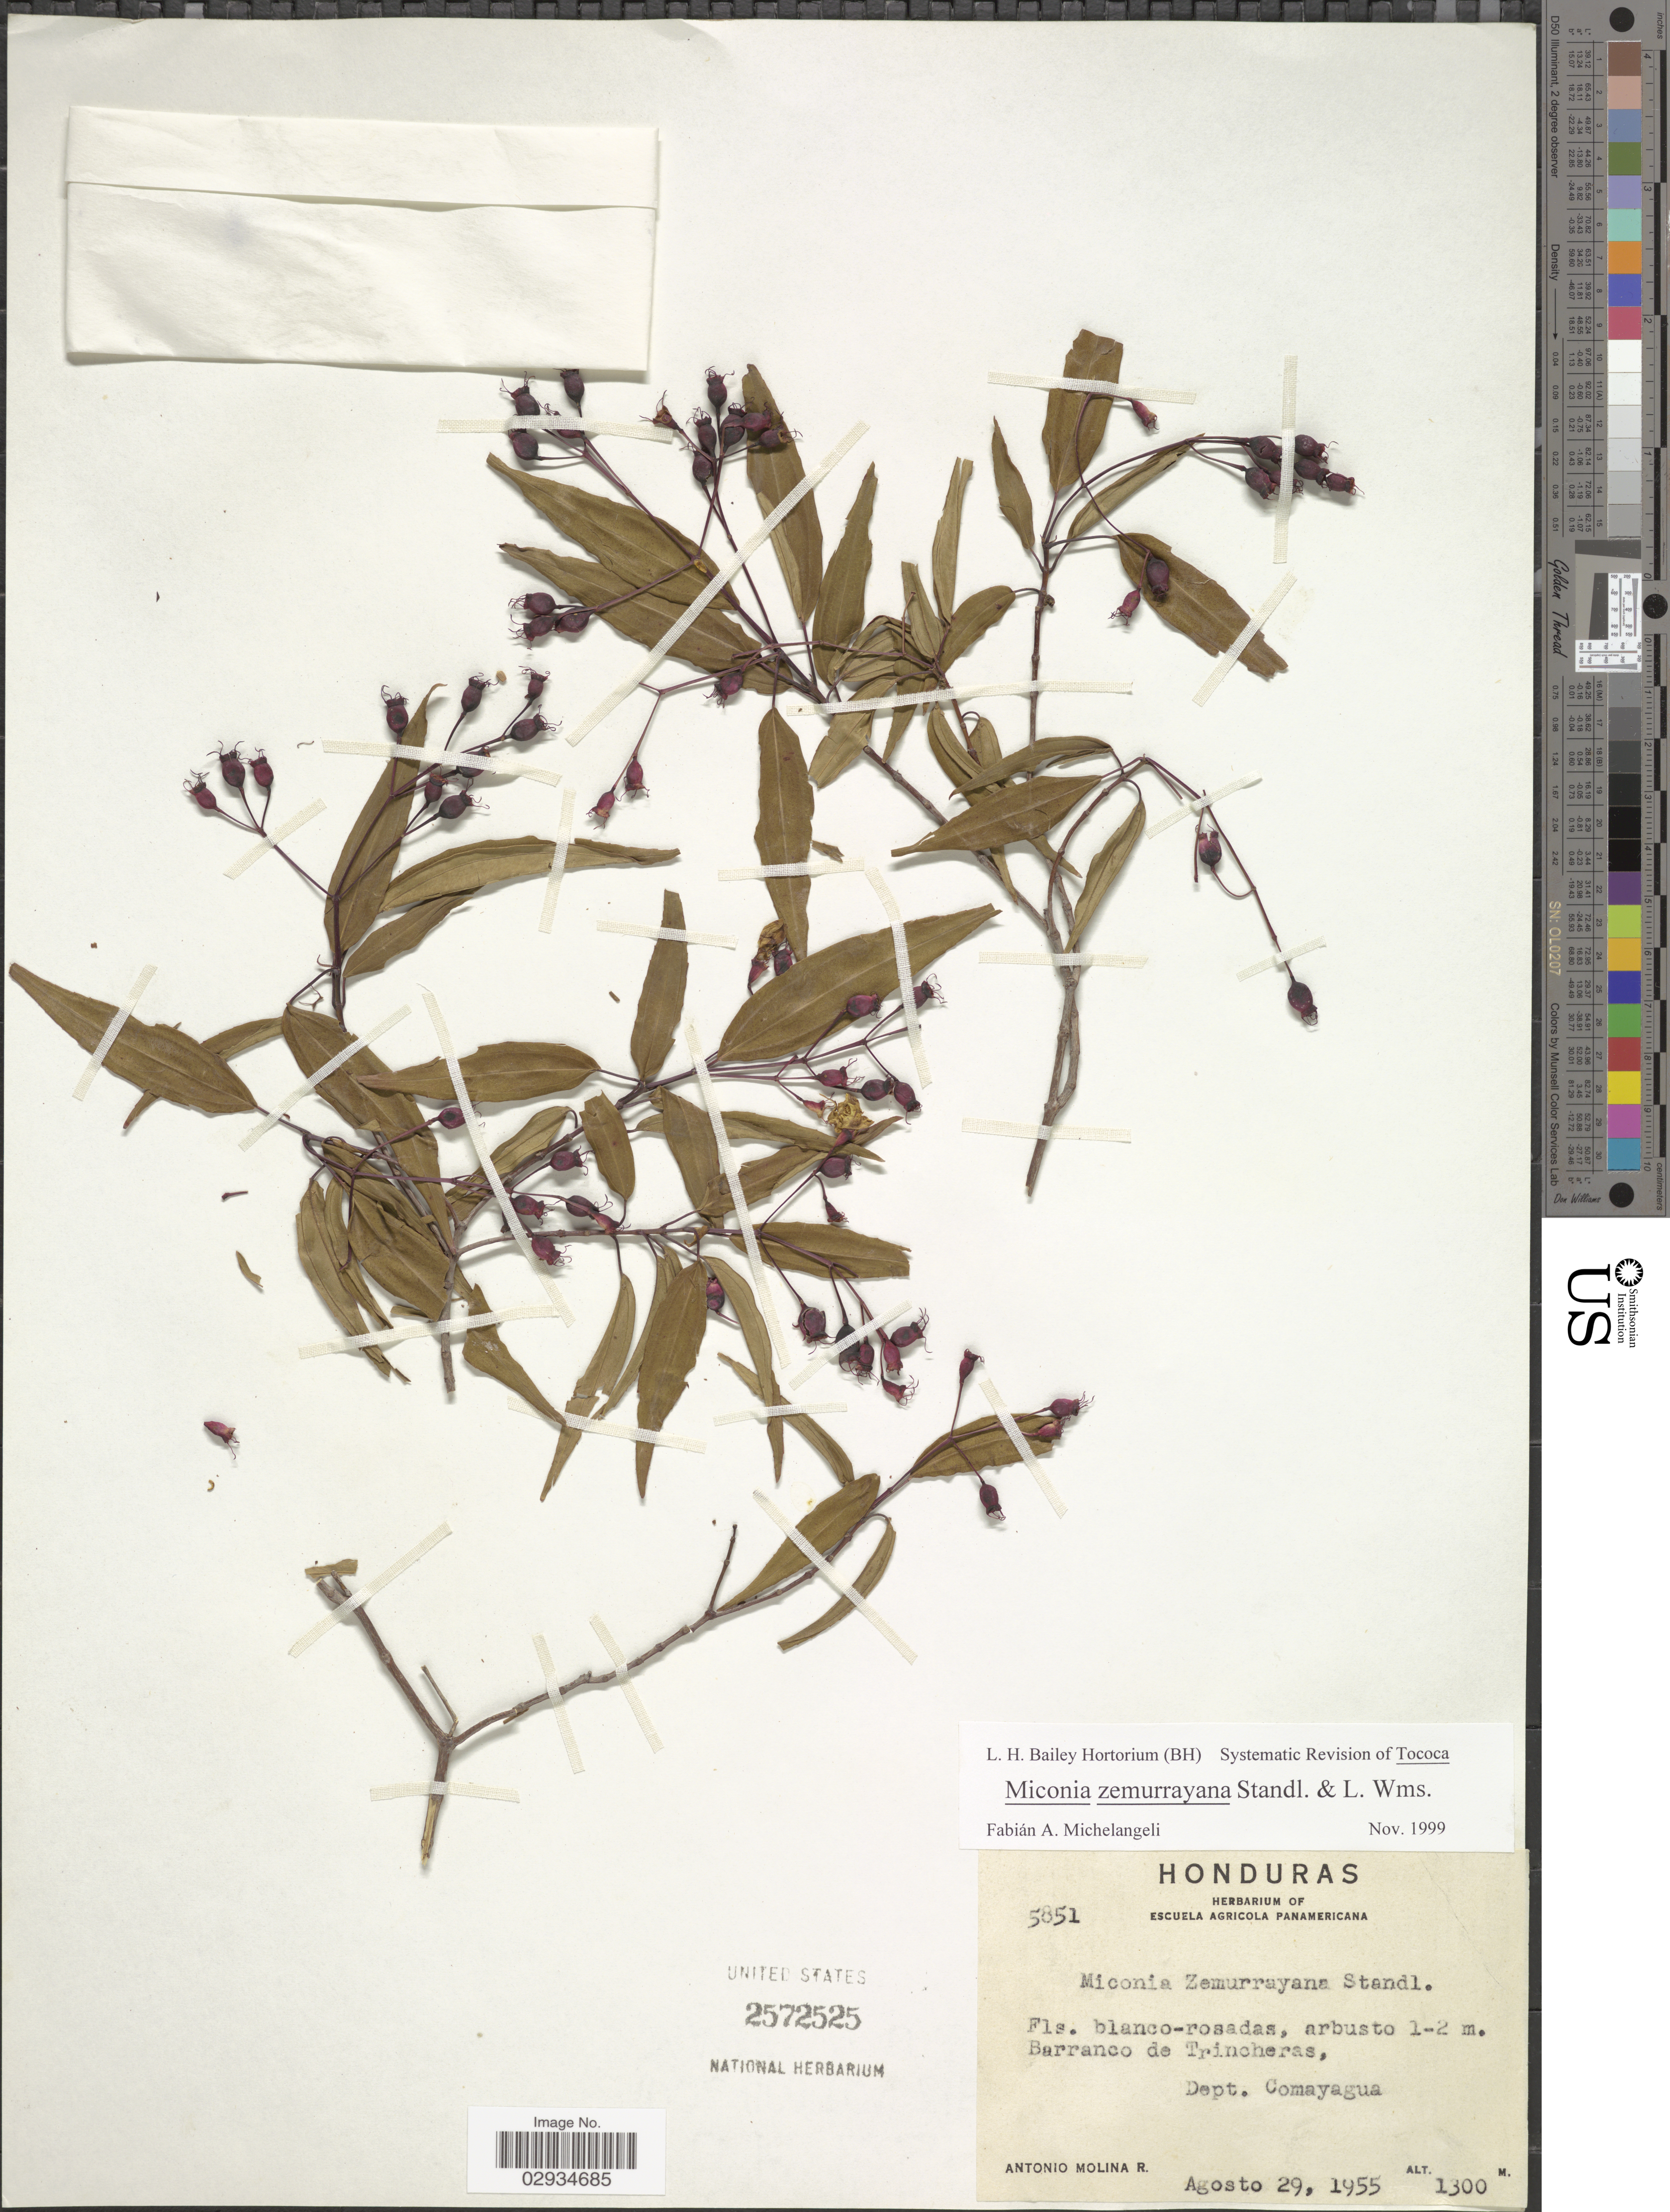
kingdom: Plantae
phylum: Tracheophyta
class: Magnoliopsida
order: Myrtales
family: Melastomataceae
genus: Miconia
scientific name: Miconia zemurrayana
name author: Standl. & L.O. Williams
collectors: A. Molina R.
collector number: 5851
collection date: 1955-08-29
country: Honduras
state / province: Comayagua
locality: Barranco de Trincheras, Dept. Comayagua.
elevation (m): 1300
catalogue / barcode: US 2572525